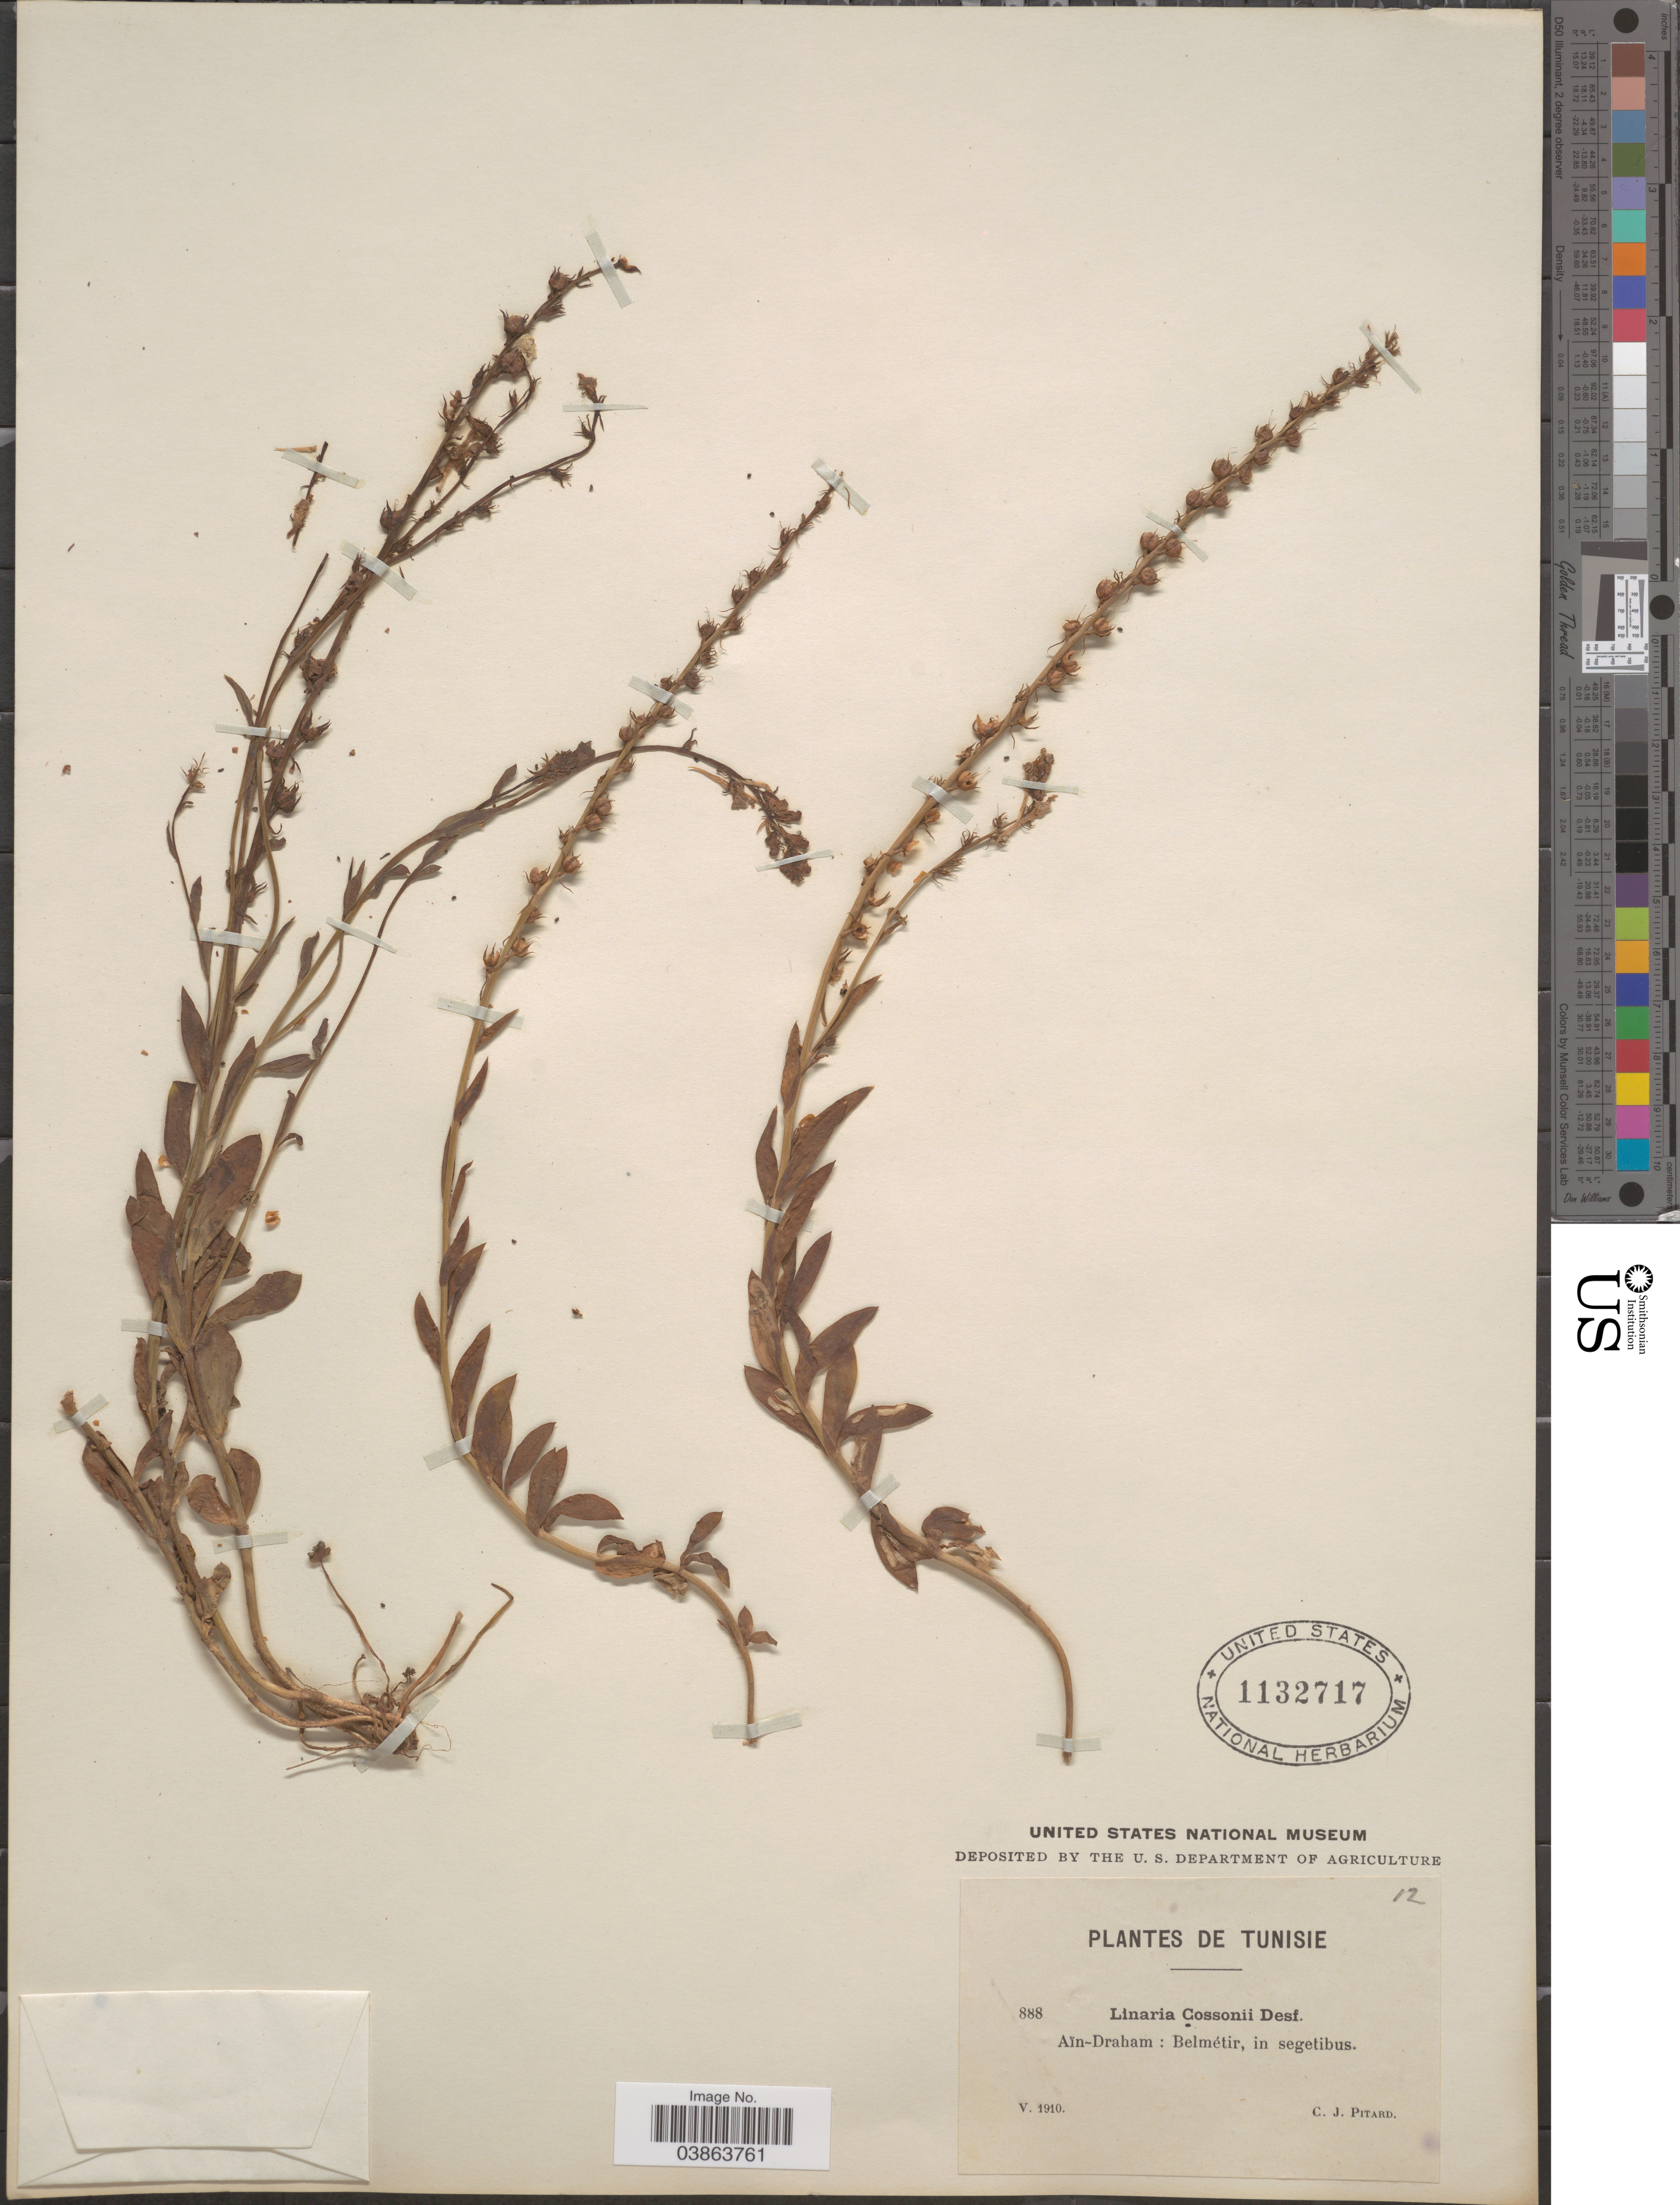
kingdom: Plantae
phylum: Tracheophyta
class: Magnoliopsida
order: Lamiales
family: Plantaginaceae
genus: Linaria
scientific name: Linaria sp.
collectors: C. Pitard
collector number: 888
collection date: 1910-05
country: Tunisia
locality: Aïn-Draham: Belmétir.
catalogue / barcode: US 1132717